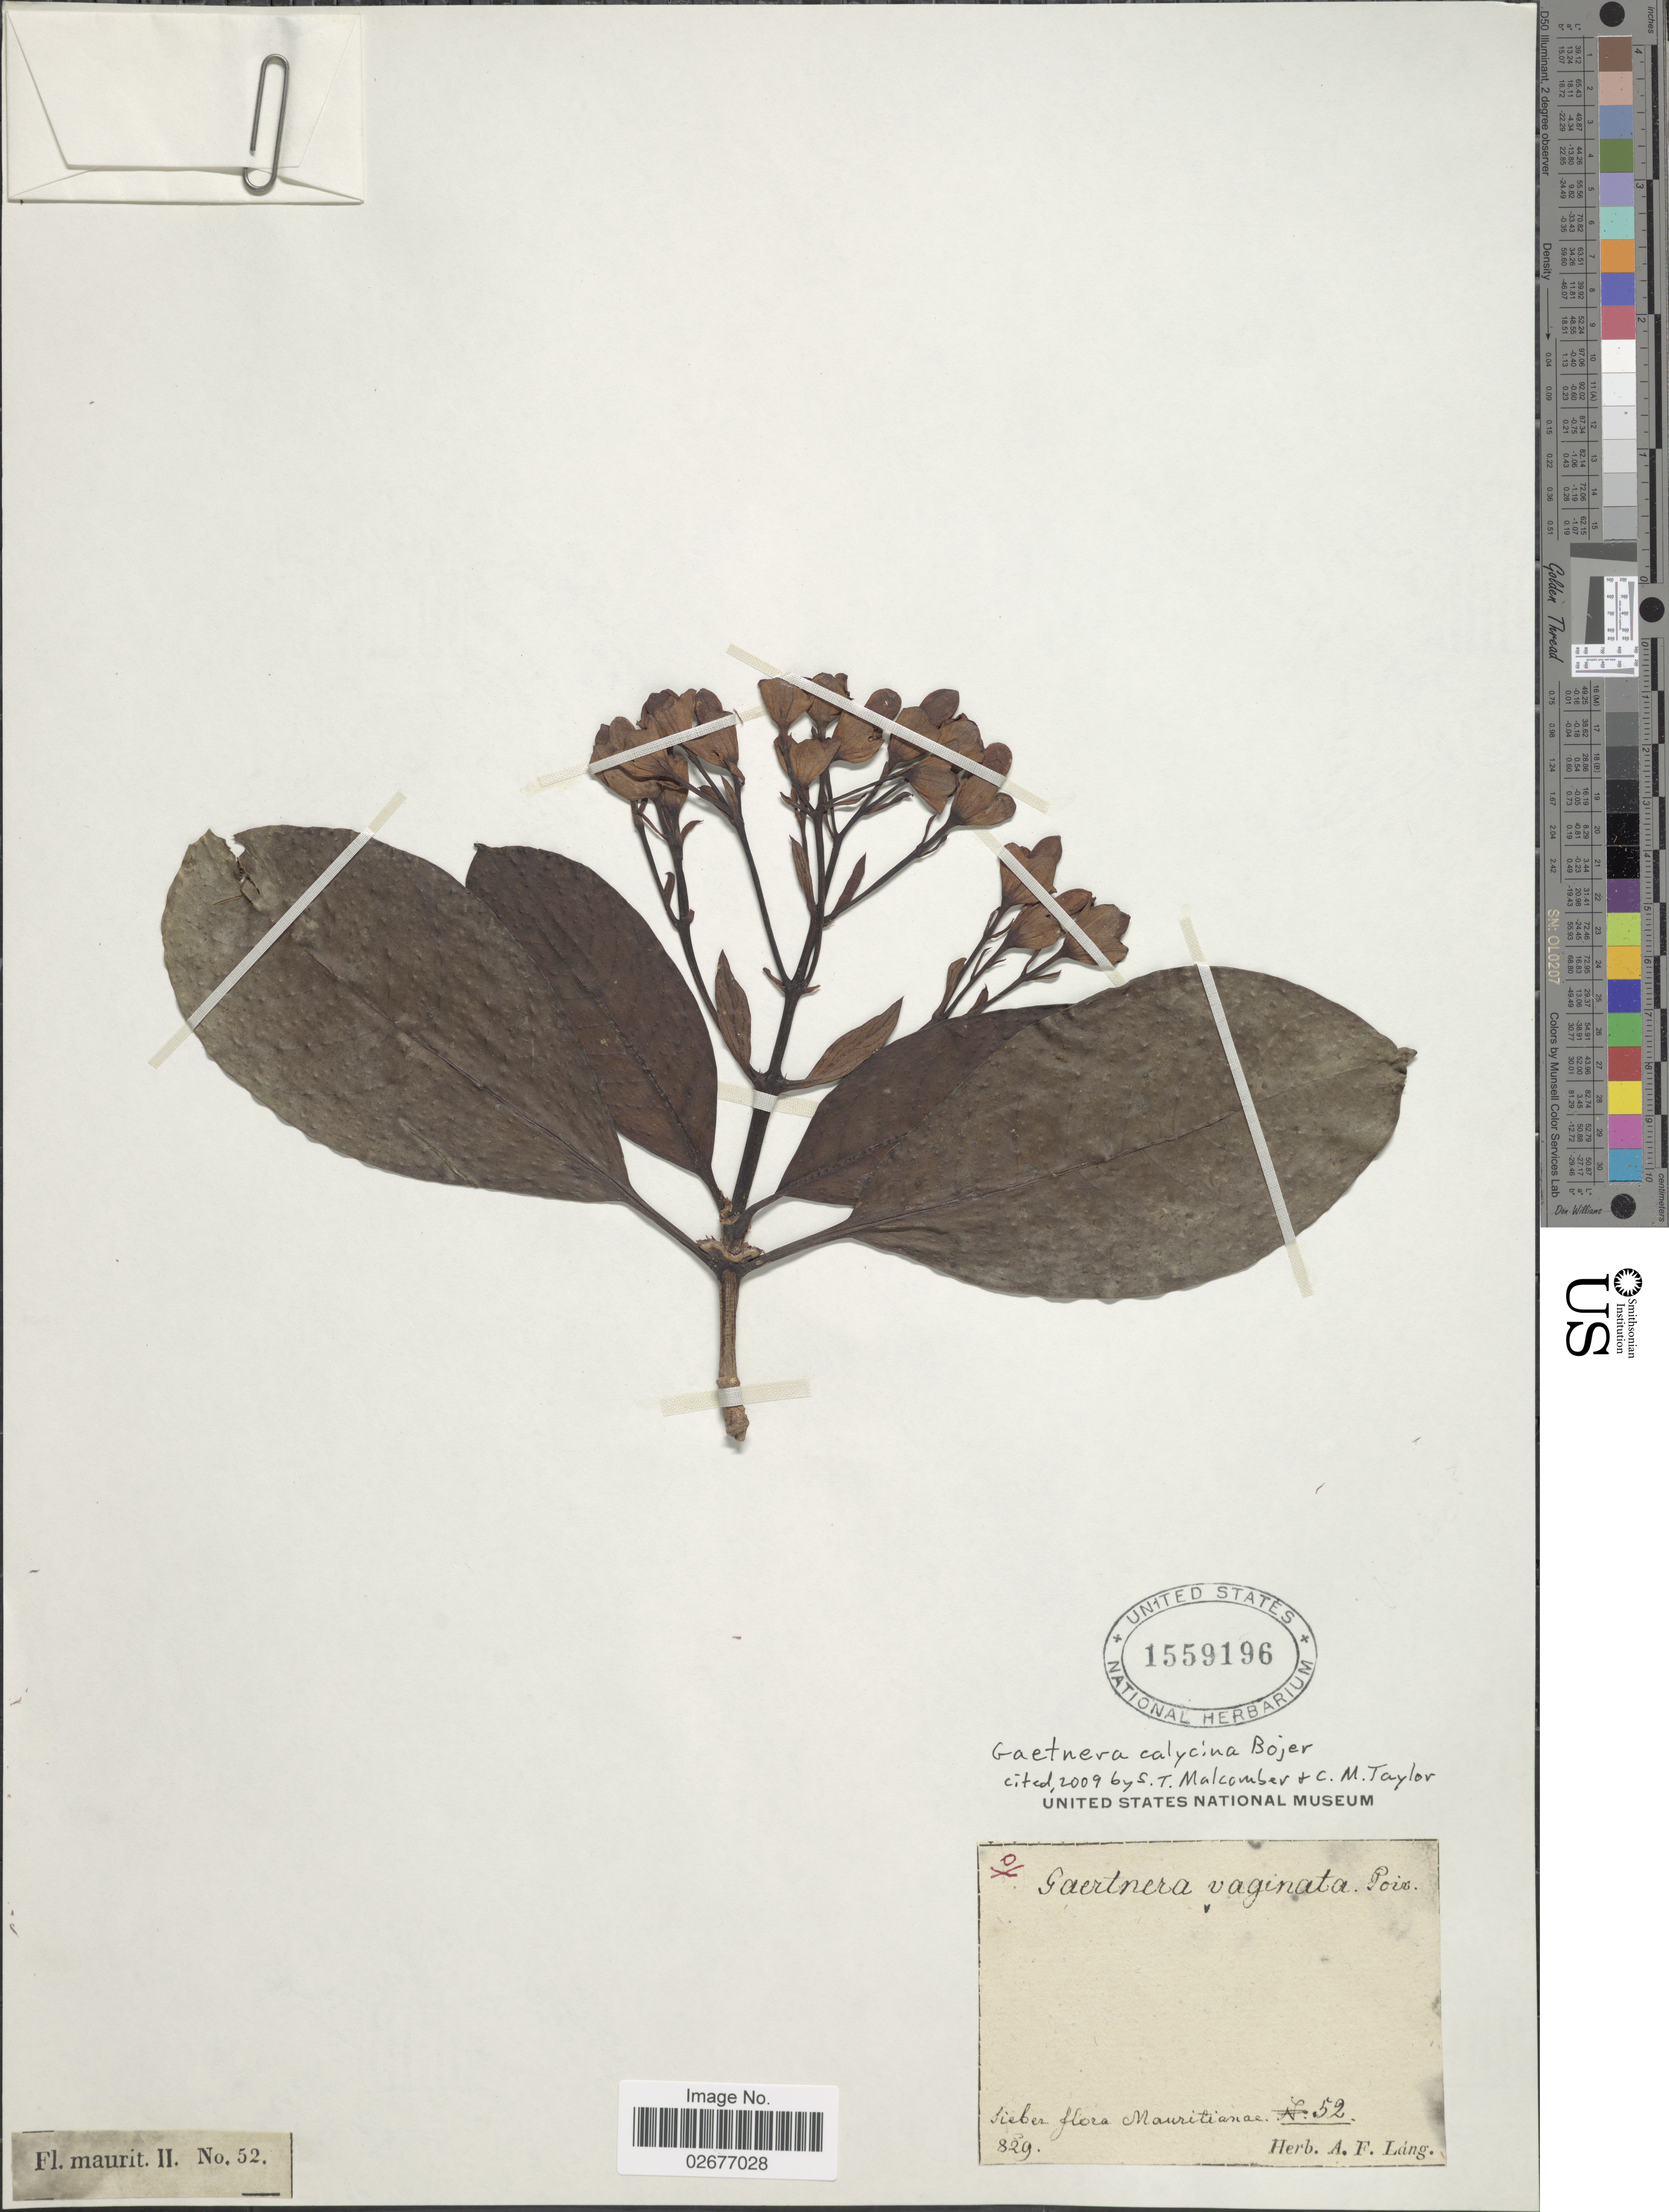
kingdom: Plantae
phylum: Tracheophyta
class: Magnoliopsida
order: Gentianales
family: Rubiaceae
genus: Gaertnera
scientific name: Gaertnera calycina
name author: Bojer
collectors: Ex herb. A. F. Lang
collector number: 52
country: Mauritania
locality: Sieber flora Mauritianae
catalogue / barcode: US 1559196